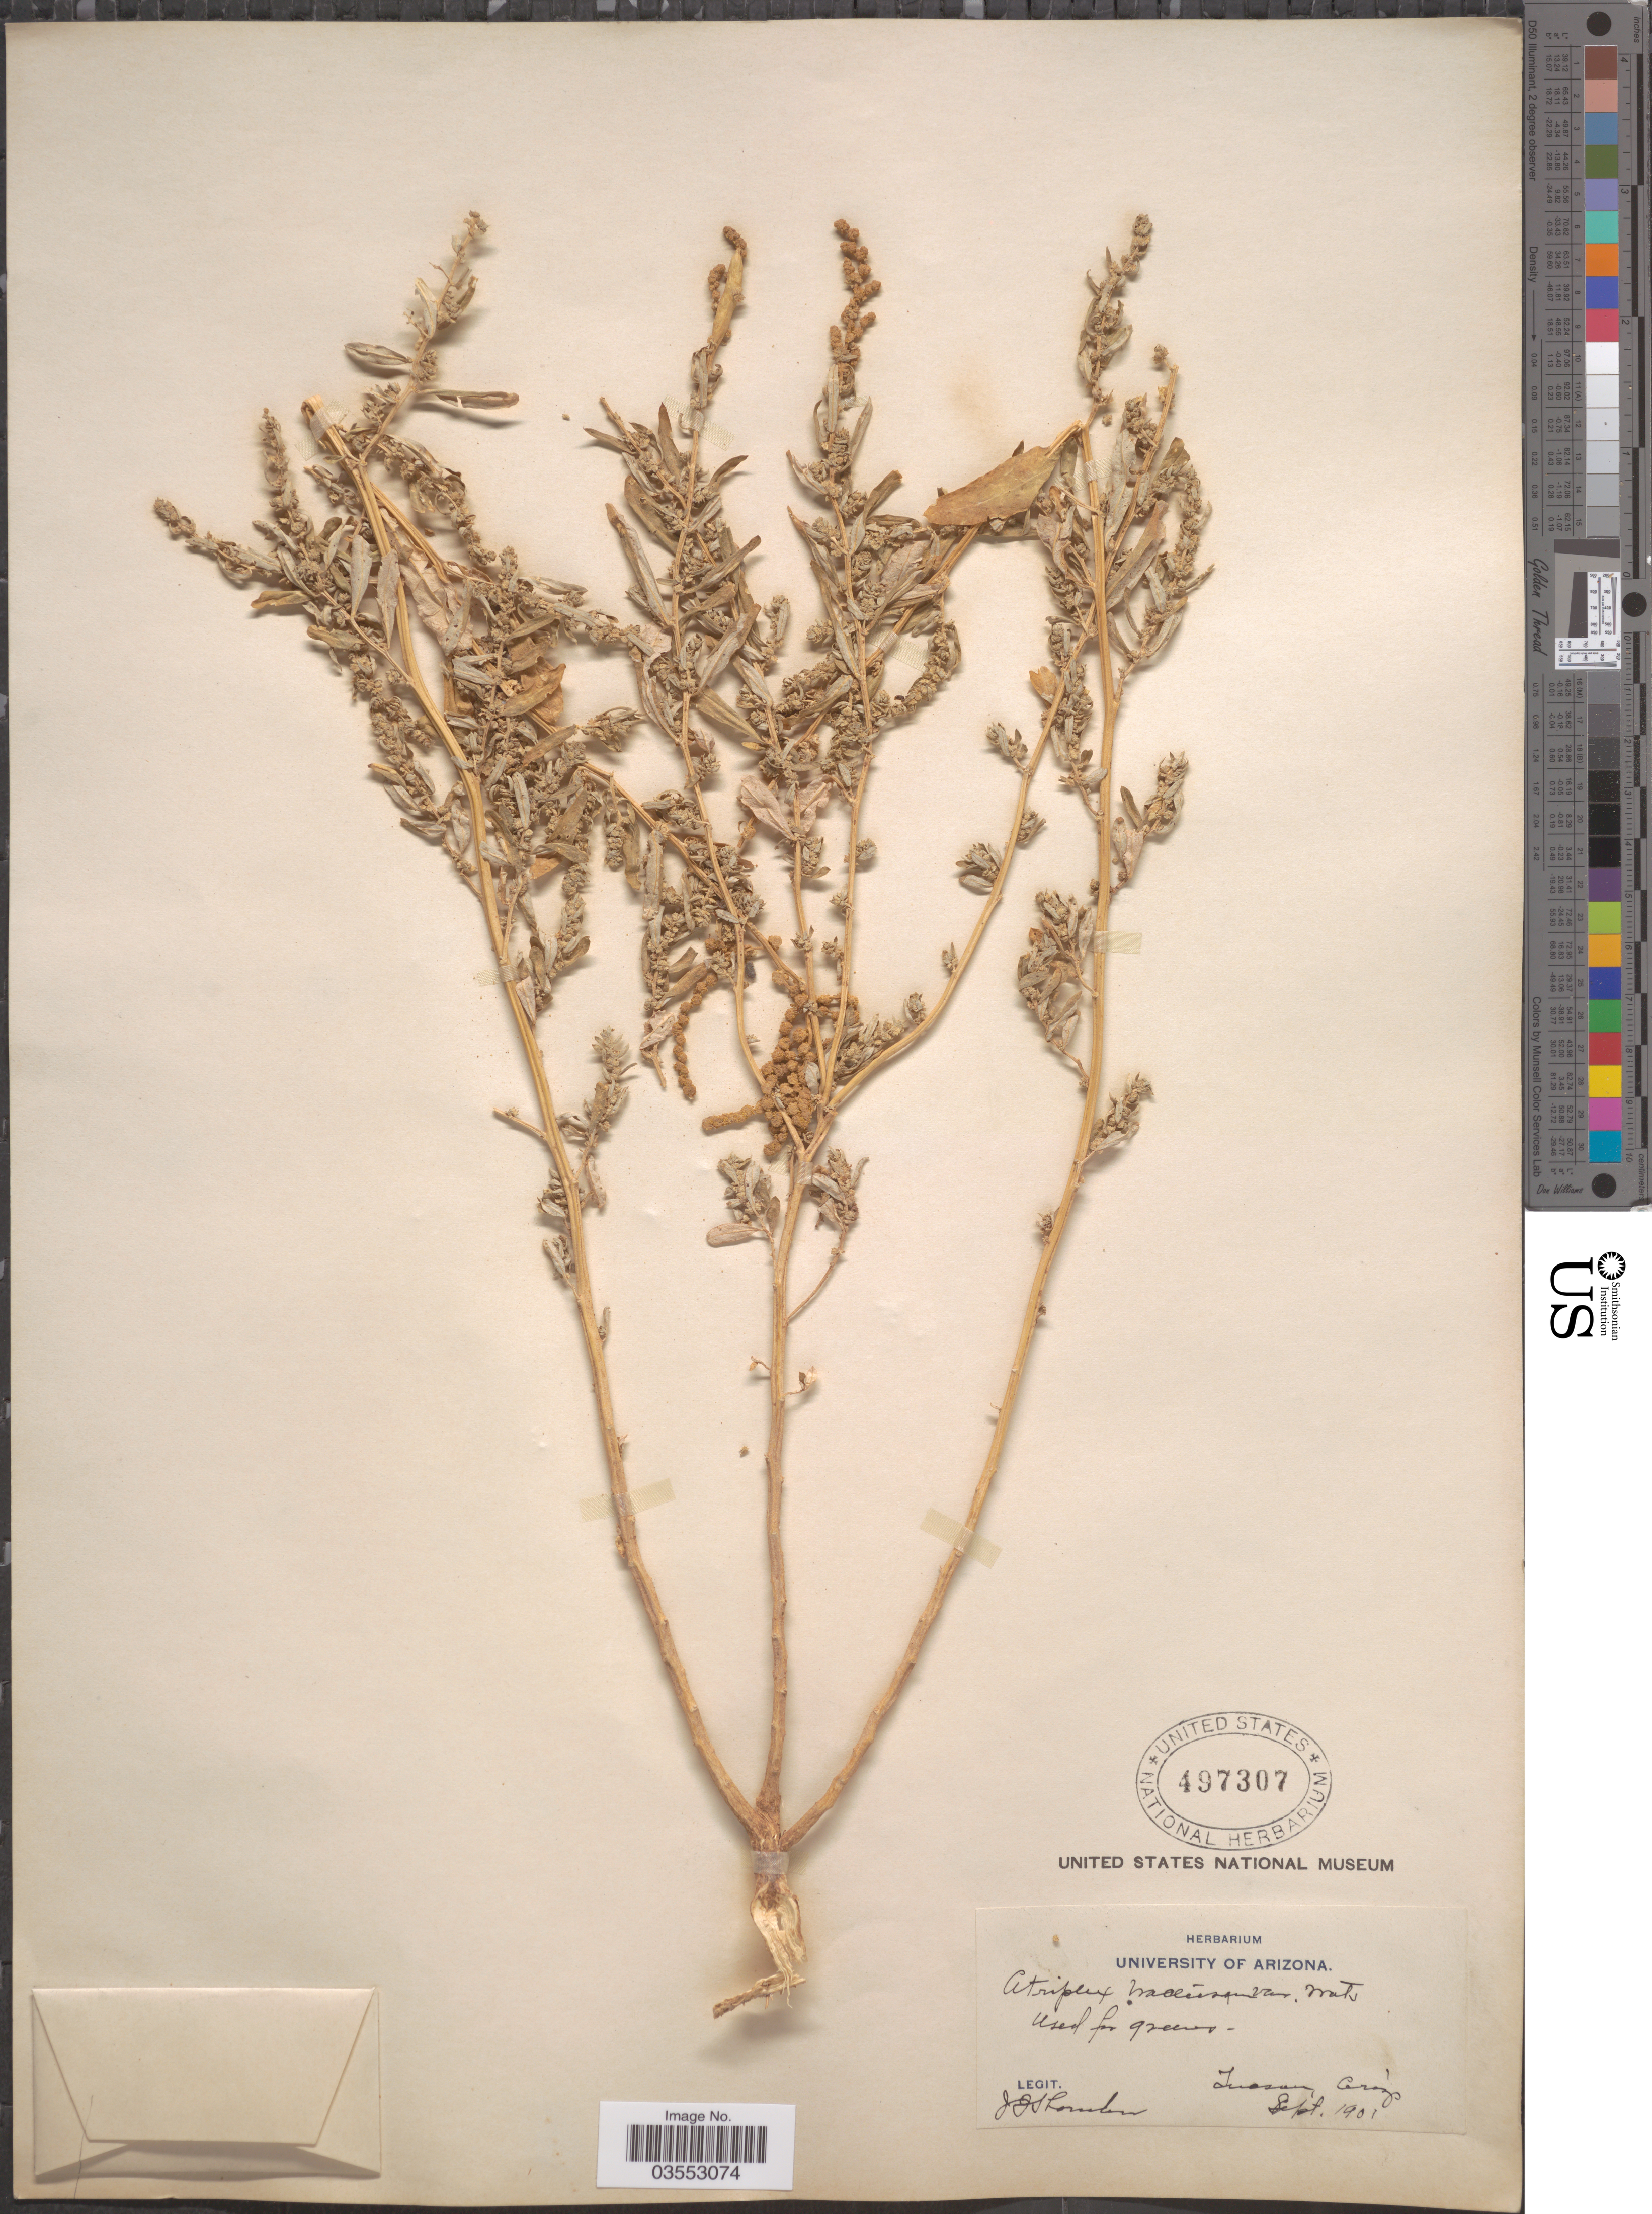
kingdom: Plantae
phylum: Tracheophyta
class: Magnoliopsida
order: Caryophyllales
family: Amaranthaceae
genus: Atriplex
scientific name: Atriplex wrightii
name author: S. Watson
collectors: J. Thornber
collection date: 1901-09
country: United States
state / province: Arizona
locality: Tucson.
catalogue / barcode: US 497307